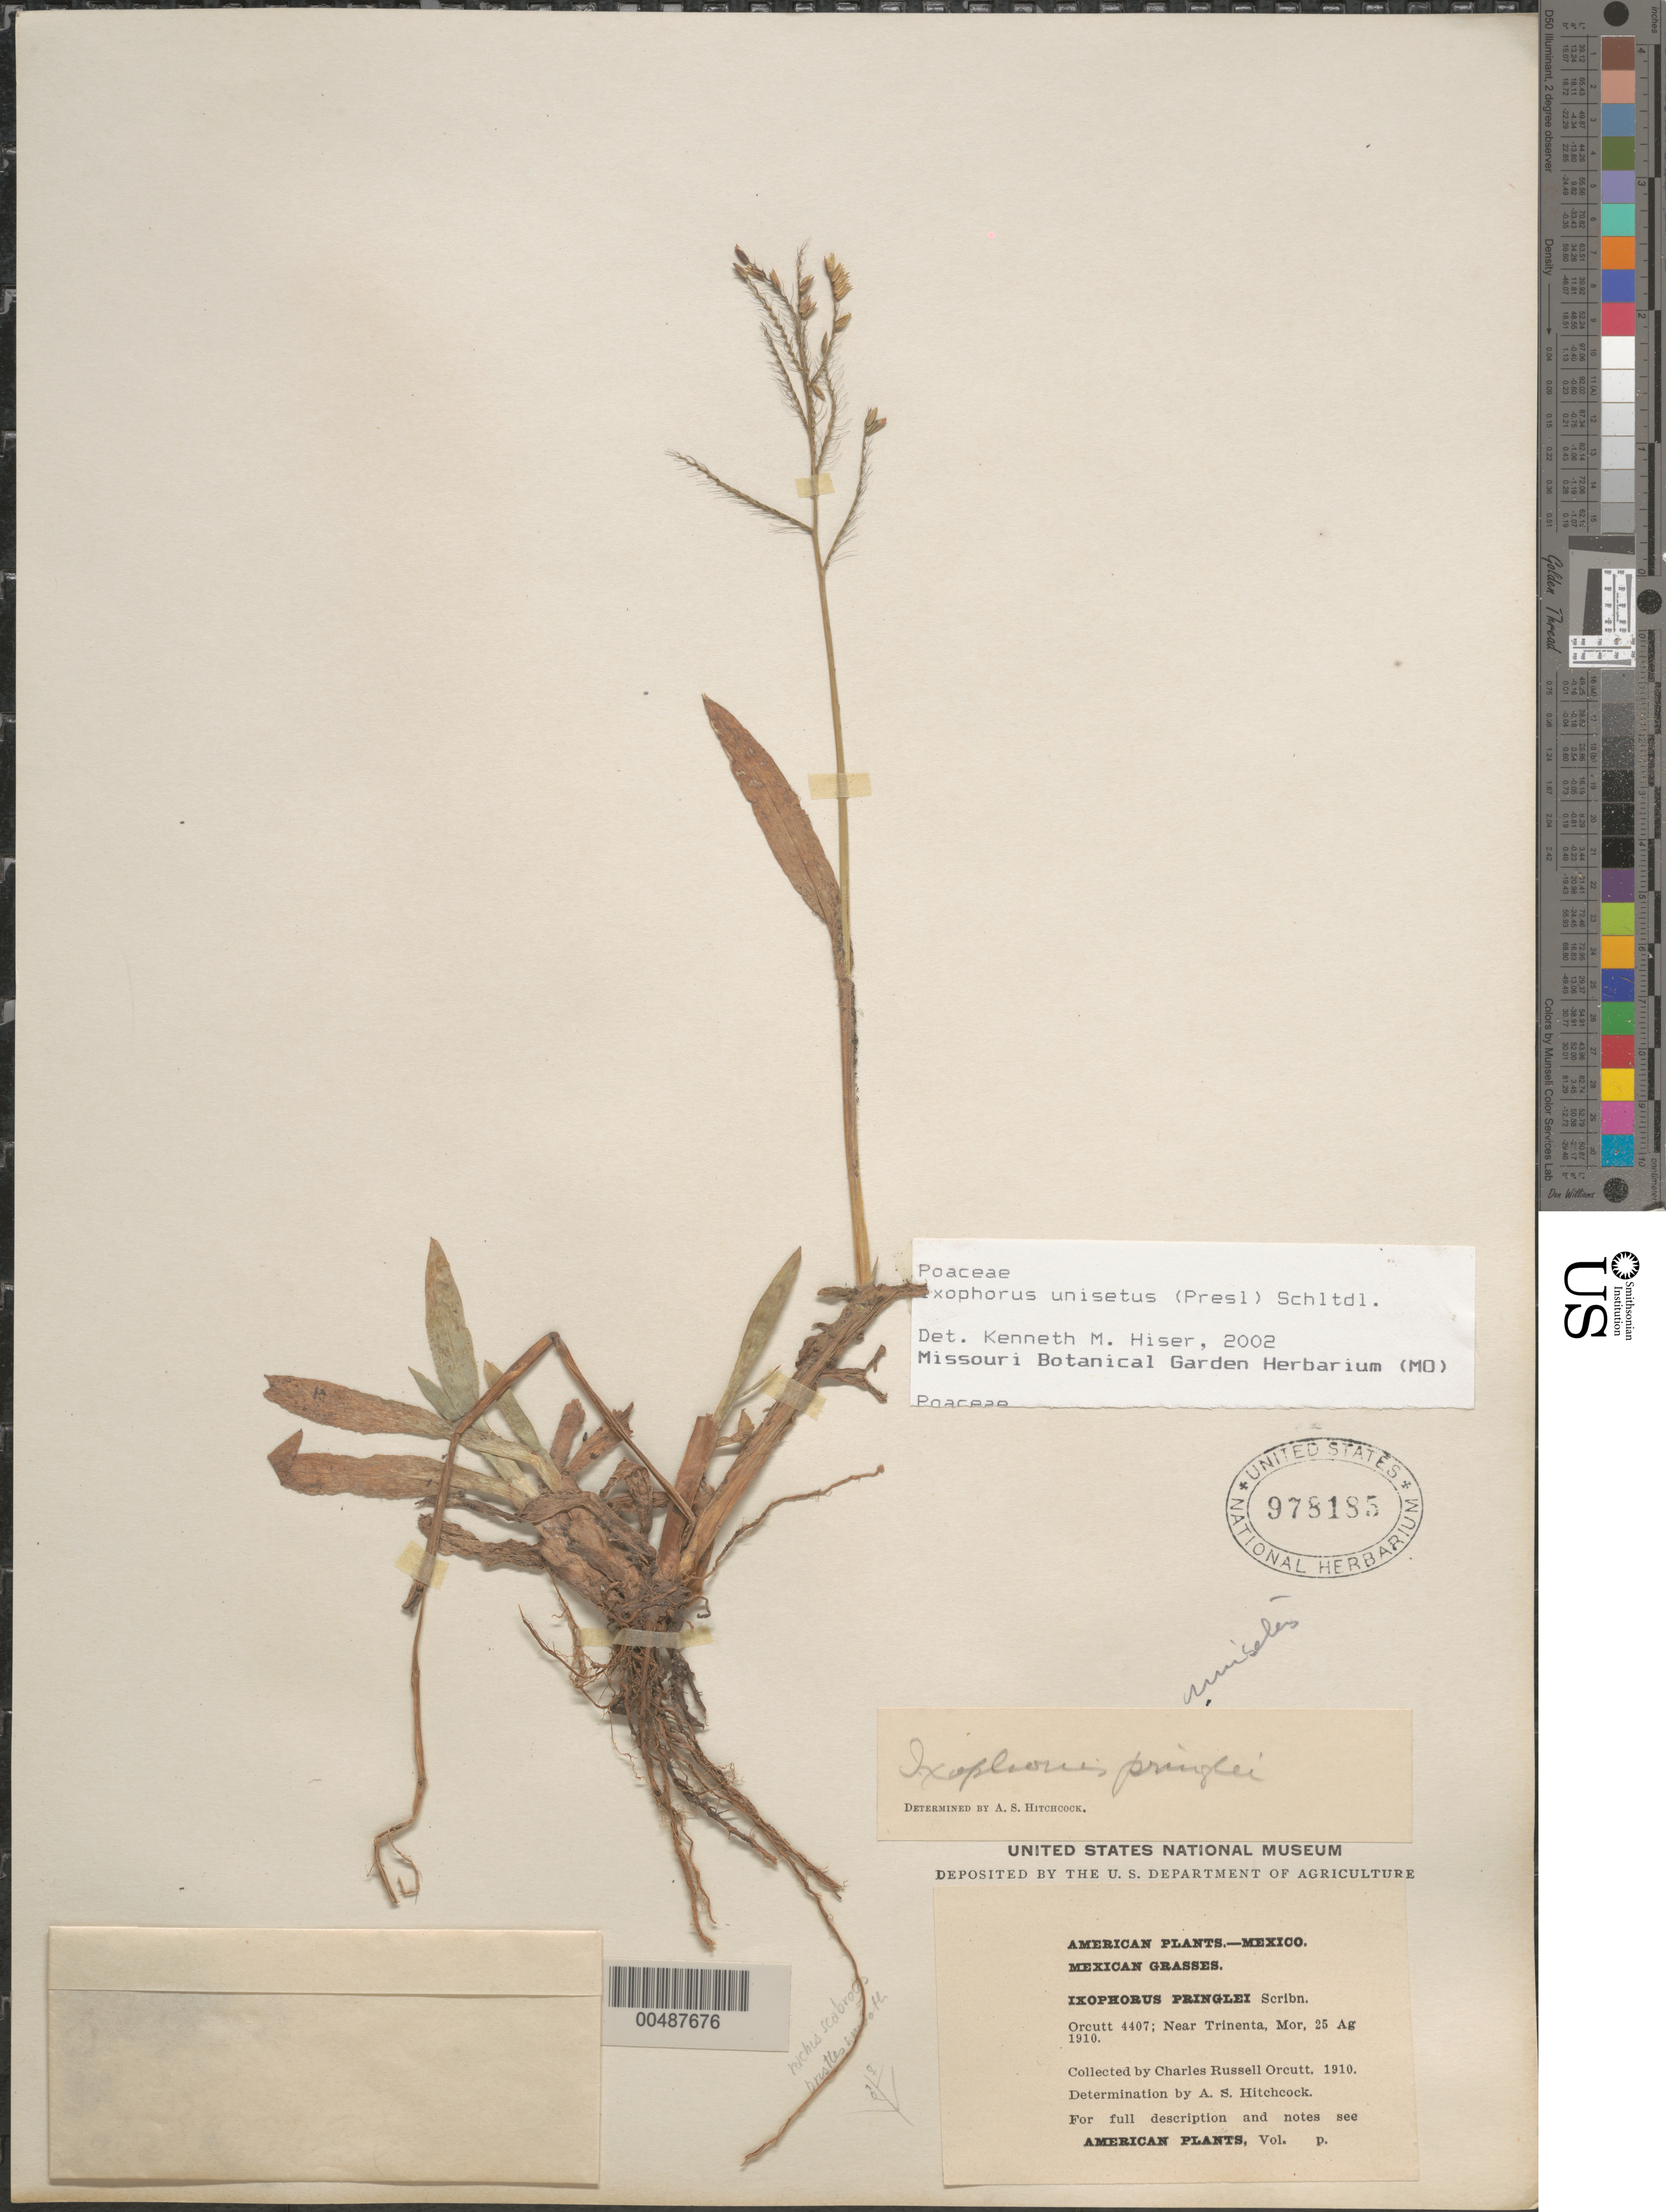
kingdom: Plantae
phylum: Tracheophyta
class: Liliopsida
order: Poales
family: Poaceae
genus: Ixophorus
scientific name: Ixophorus unisetus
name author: (J. Presl) Schltdl.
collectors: C. R. Orcutt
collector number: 4407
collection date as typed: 25 Aug 1910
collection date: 1910-08-25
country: Mexico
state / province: Morelos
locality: Near Trinenta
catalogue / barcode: US 978185